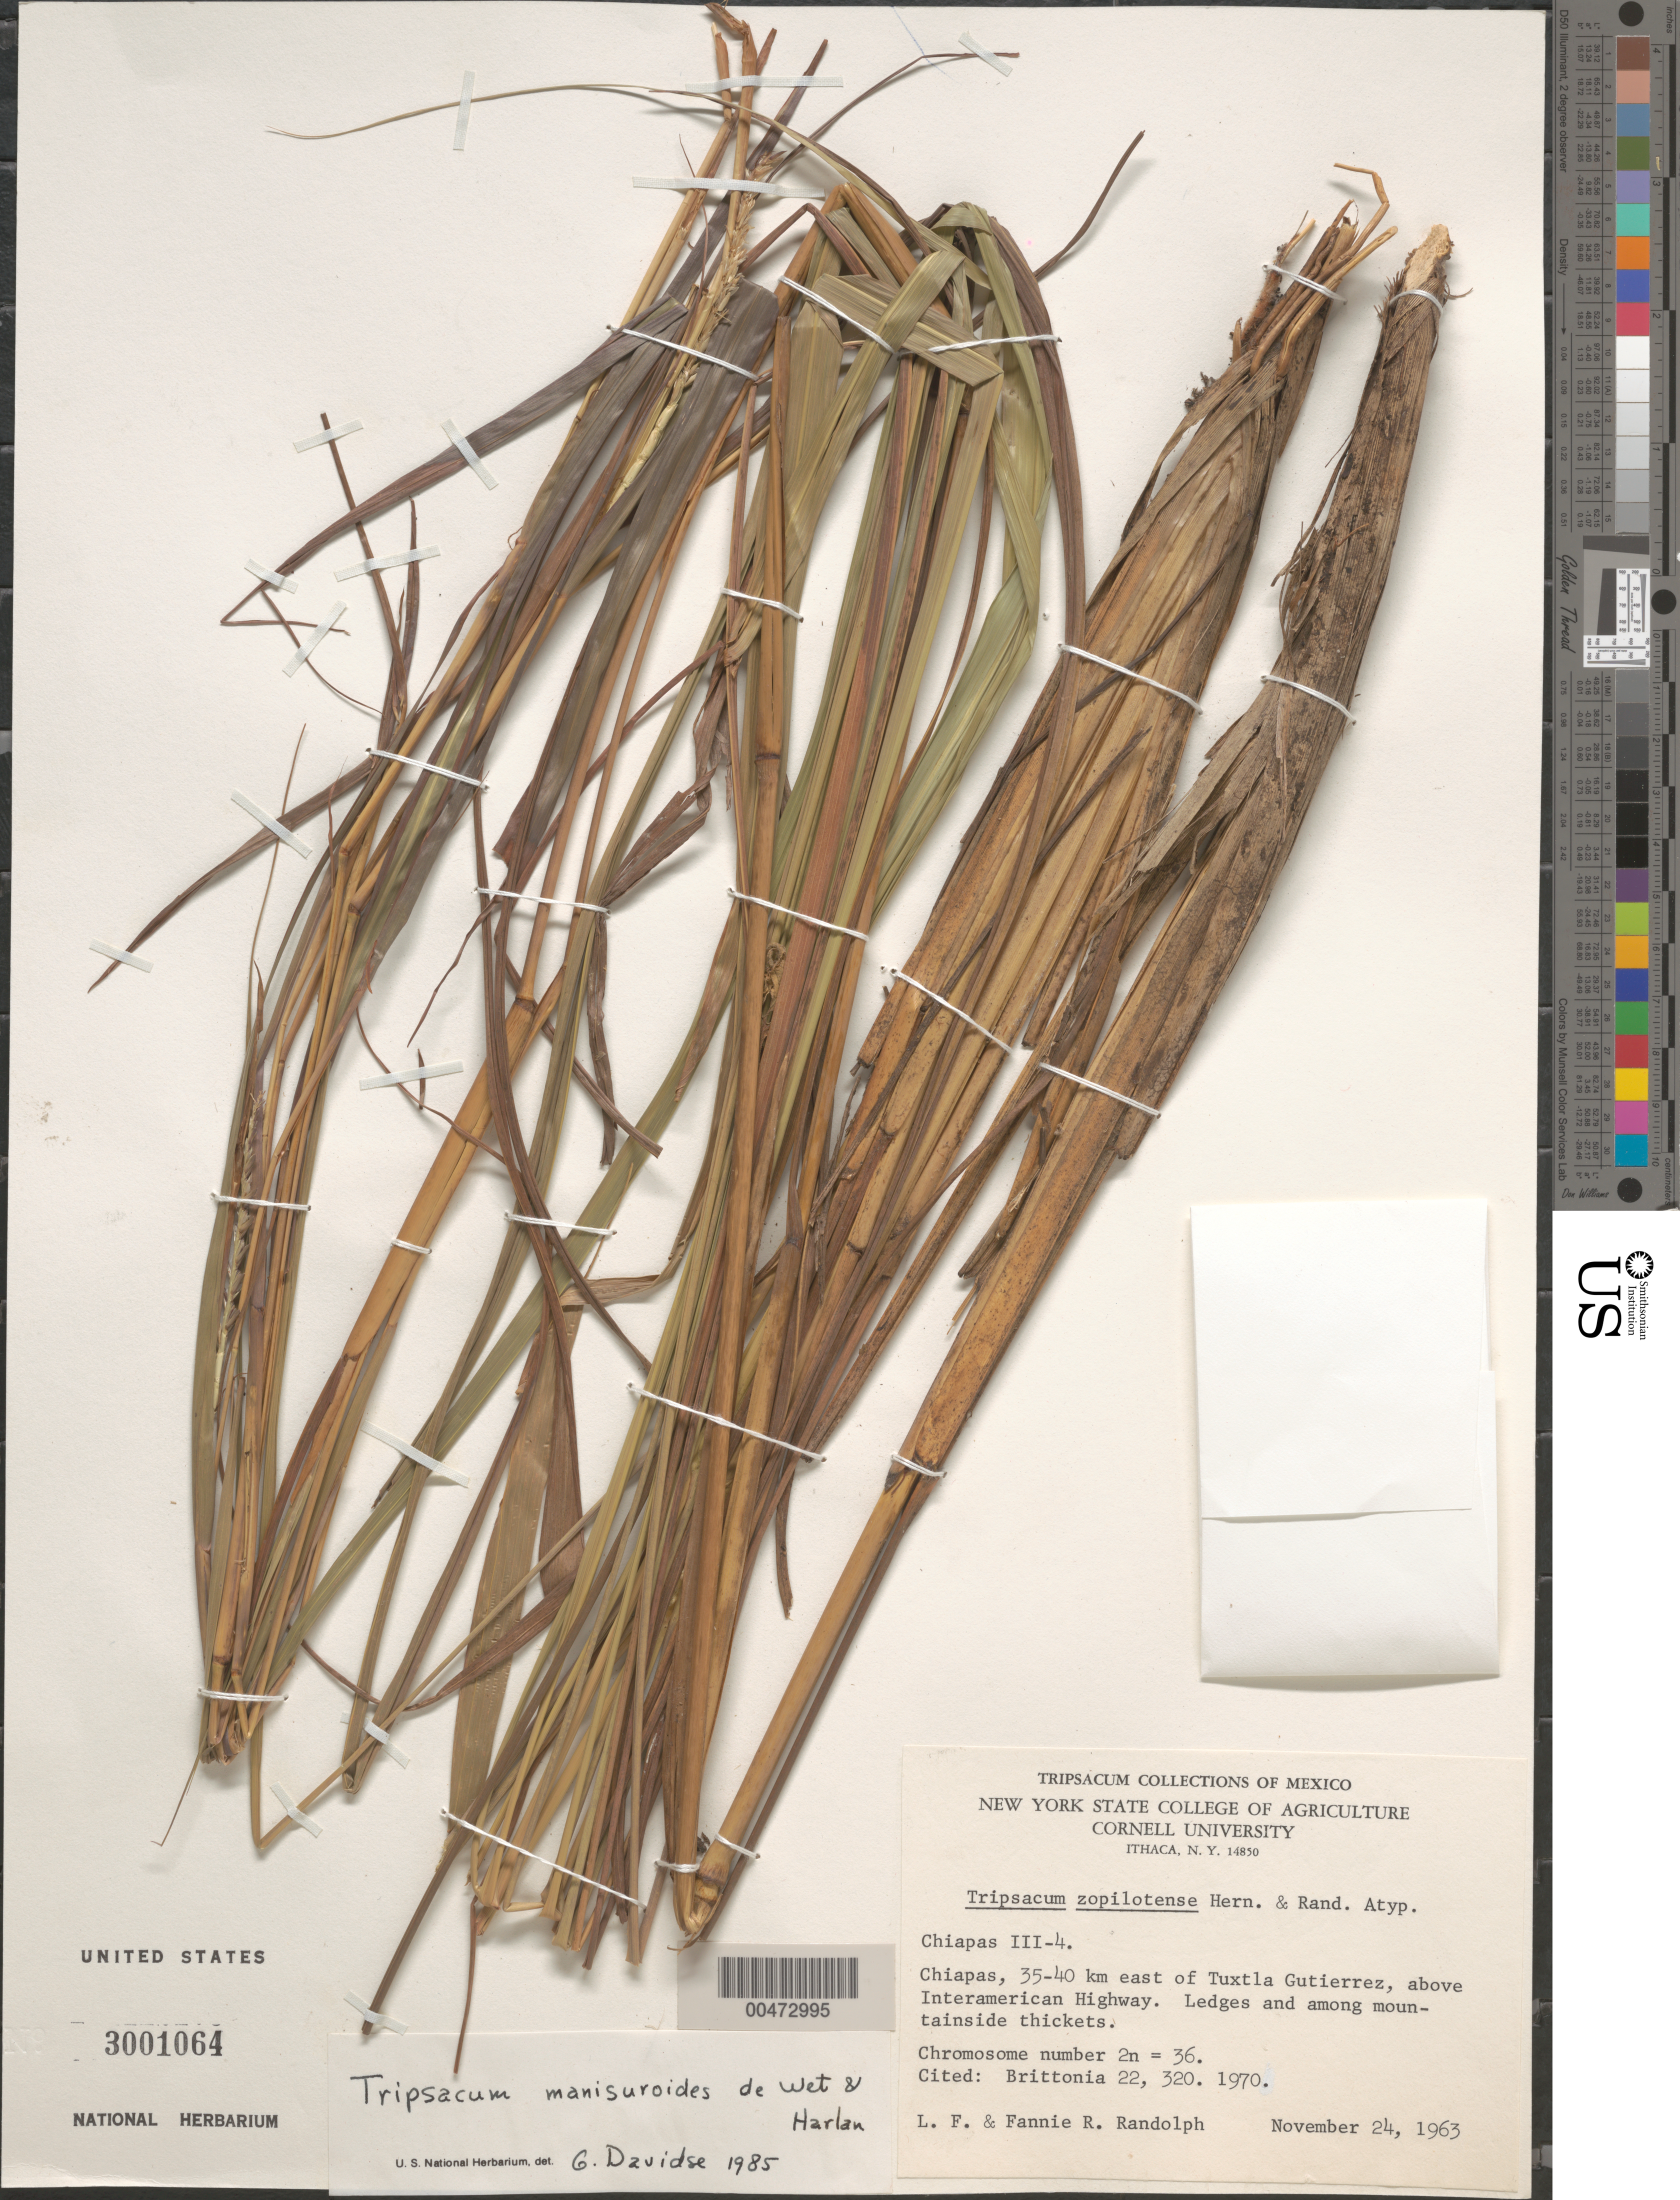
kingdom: Plantae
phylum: Tracheophyta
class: Liliopsida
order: Poales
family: Poaceae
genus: Tripsacum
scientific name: Tripsacum manisuroides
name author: de Wet & Harlan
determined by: Davidse, Gerrit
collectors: L. F. Randolph & F. Randolph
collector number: Chiap. III-4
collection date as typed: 24 Nov 1963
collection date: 1963-11-24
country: Mexico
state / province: Chiapas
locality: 35-40 km E of Tuxtla Gutierrez, above Interamerican Hwy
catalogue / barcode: US 3001064